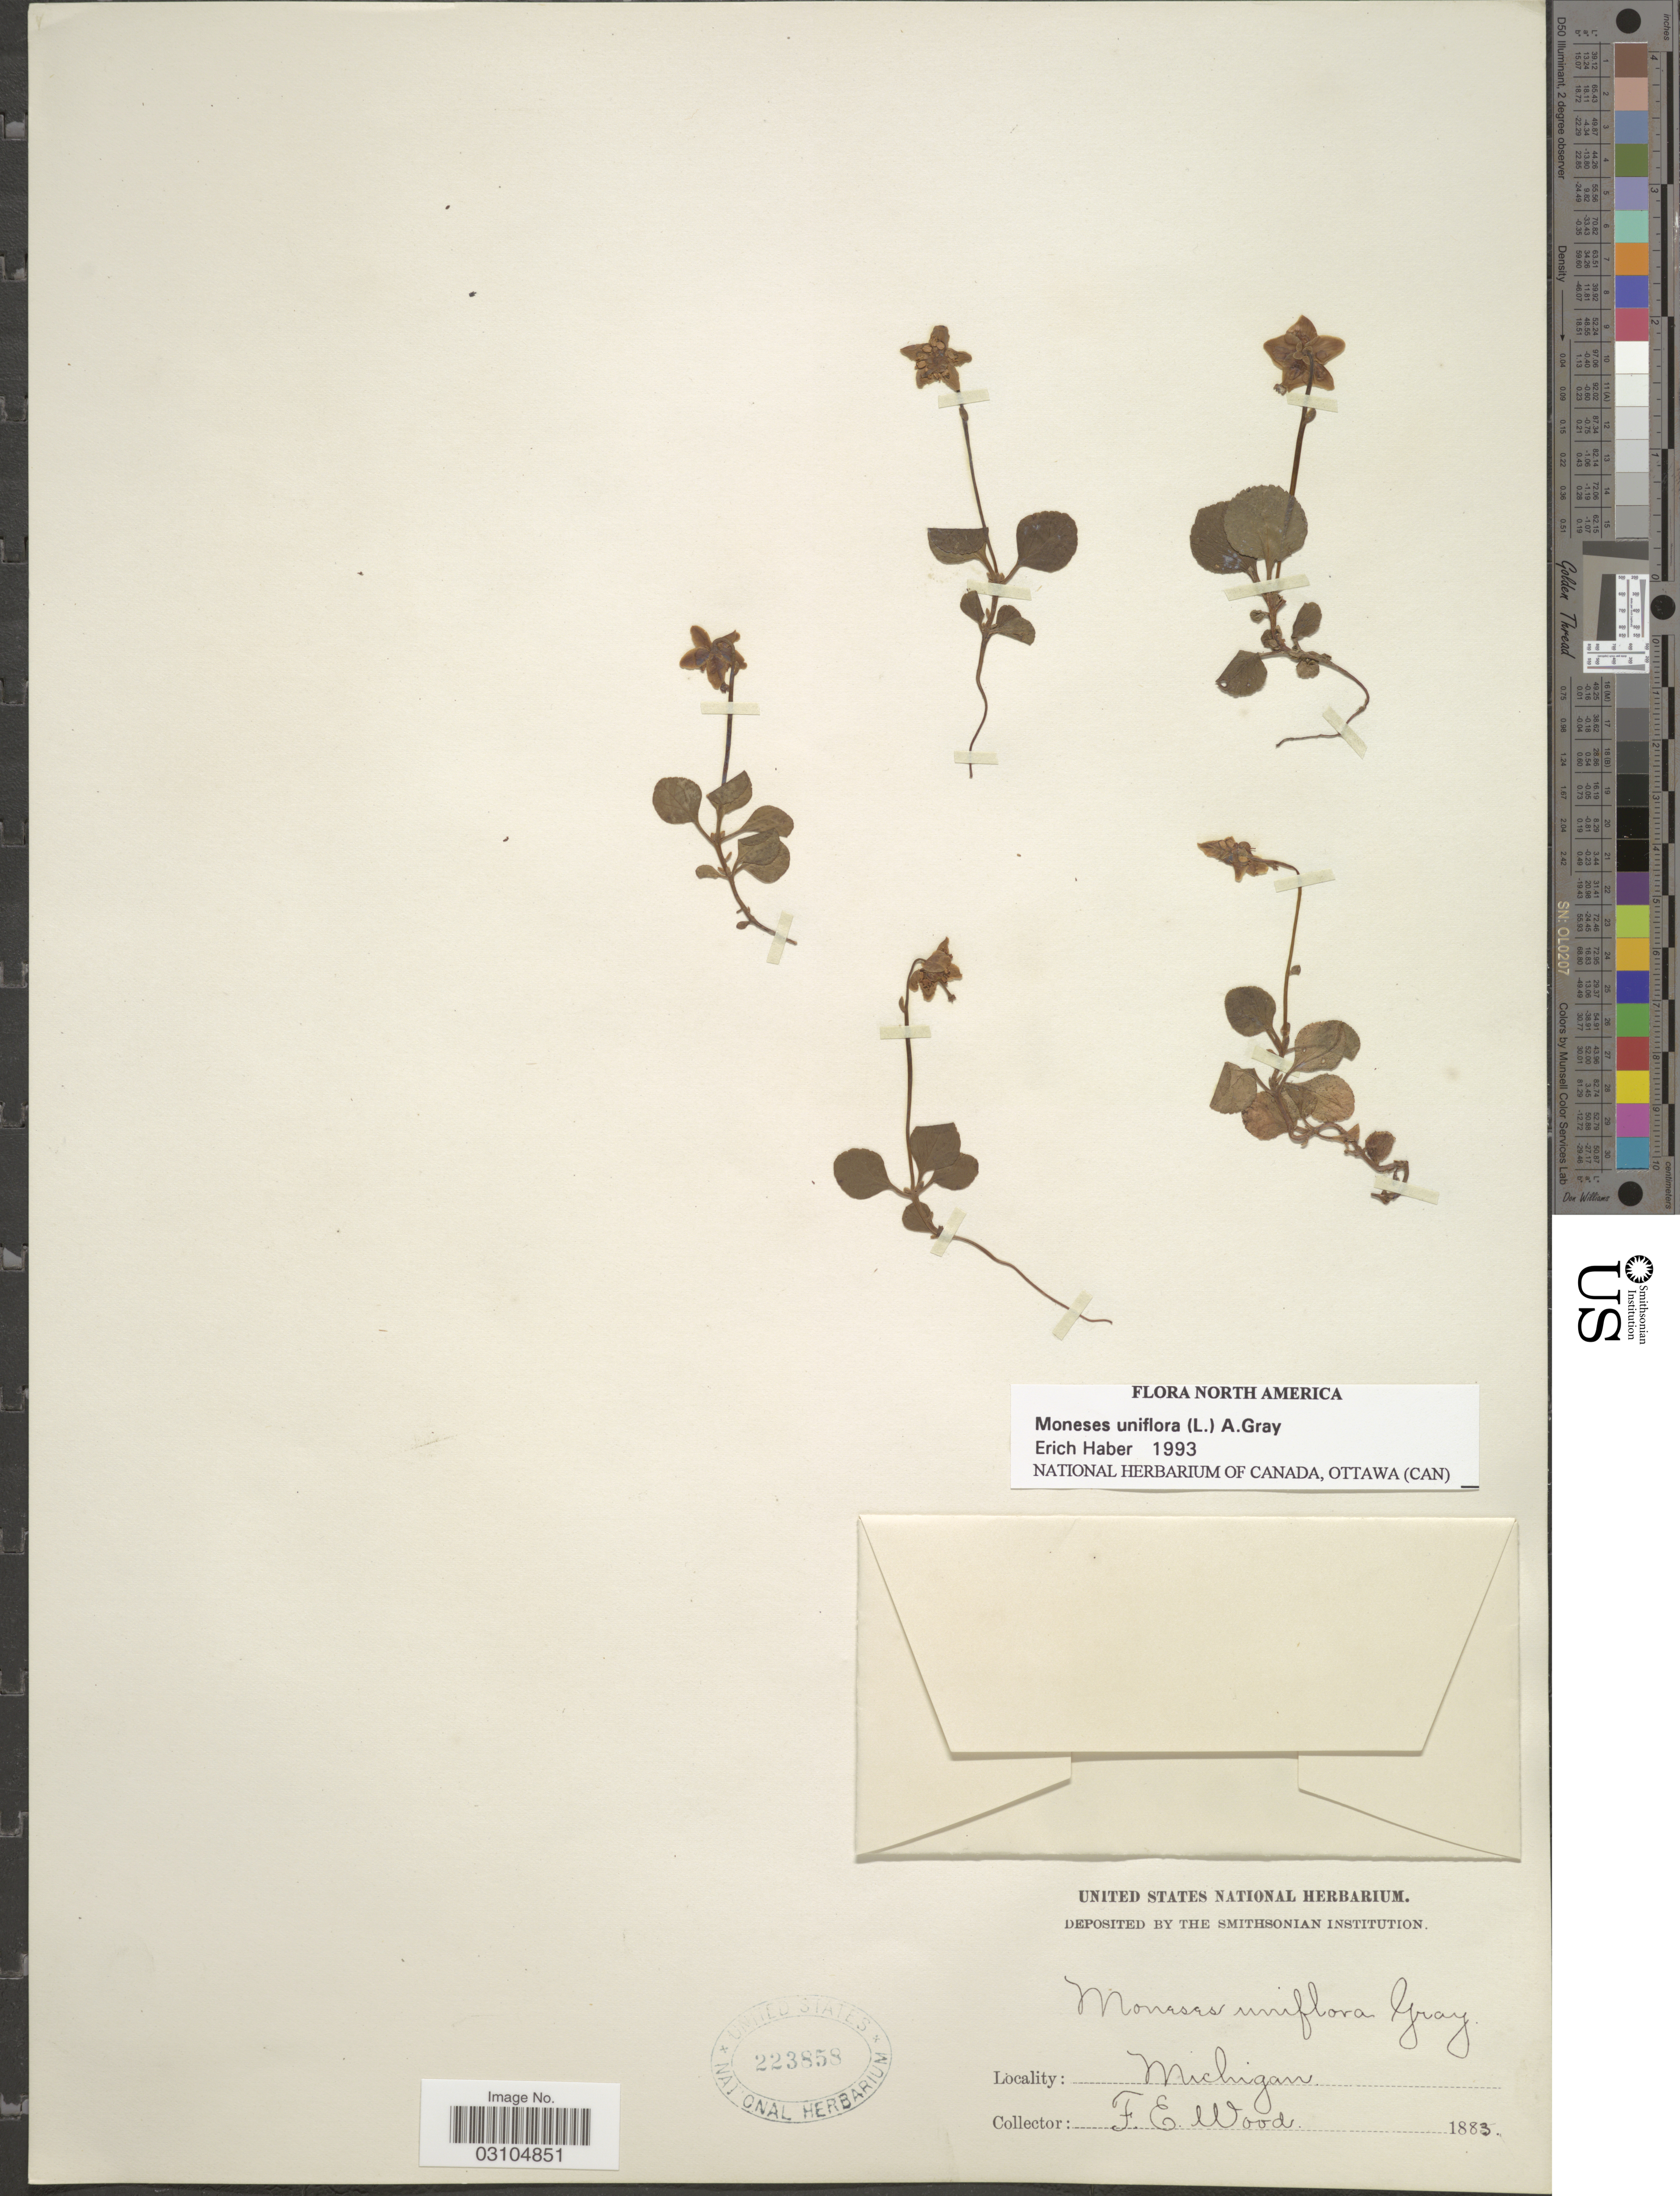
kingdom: Plantae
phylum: Tracheophyta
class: Magnoliopsida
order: Ericales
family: Ericaceae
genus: Moneses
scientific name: Moneses uniflora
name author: (L.) A. Gray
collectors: F. Wood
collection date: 1883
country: United States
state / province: Michigan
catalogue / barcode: US 223858